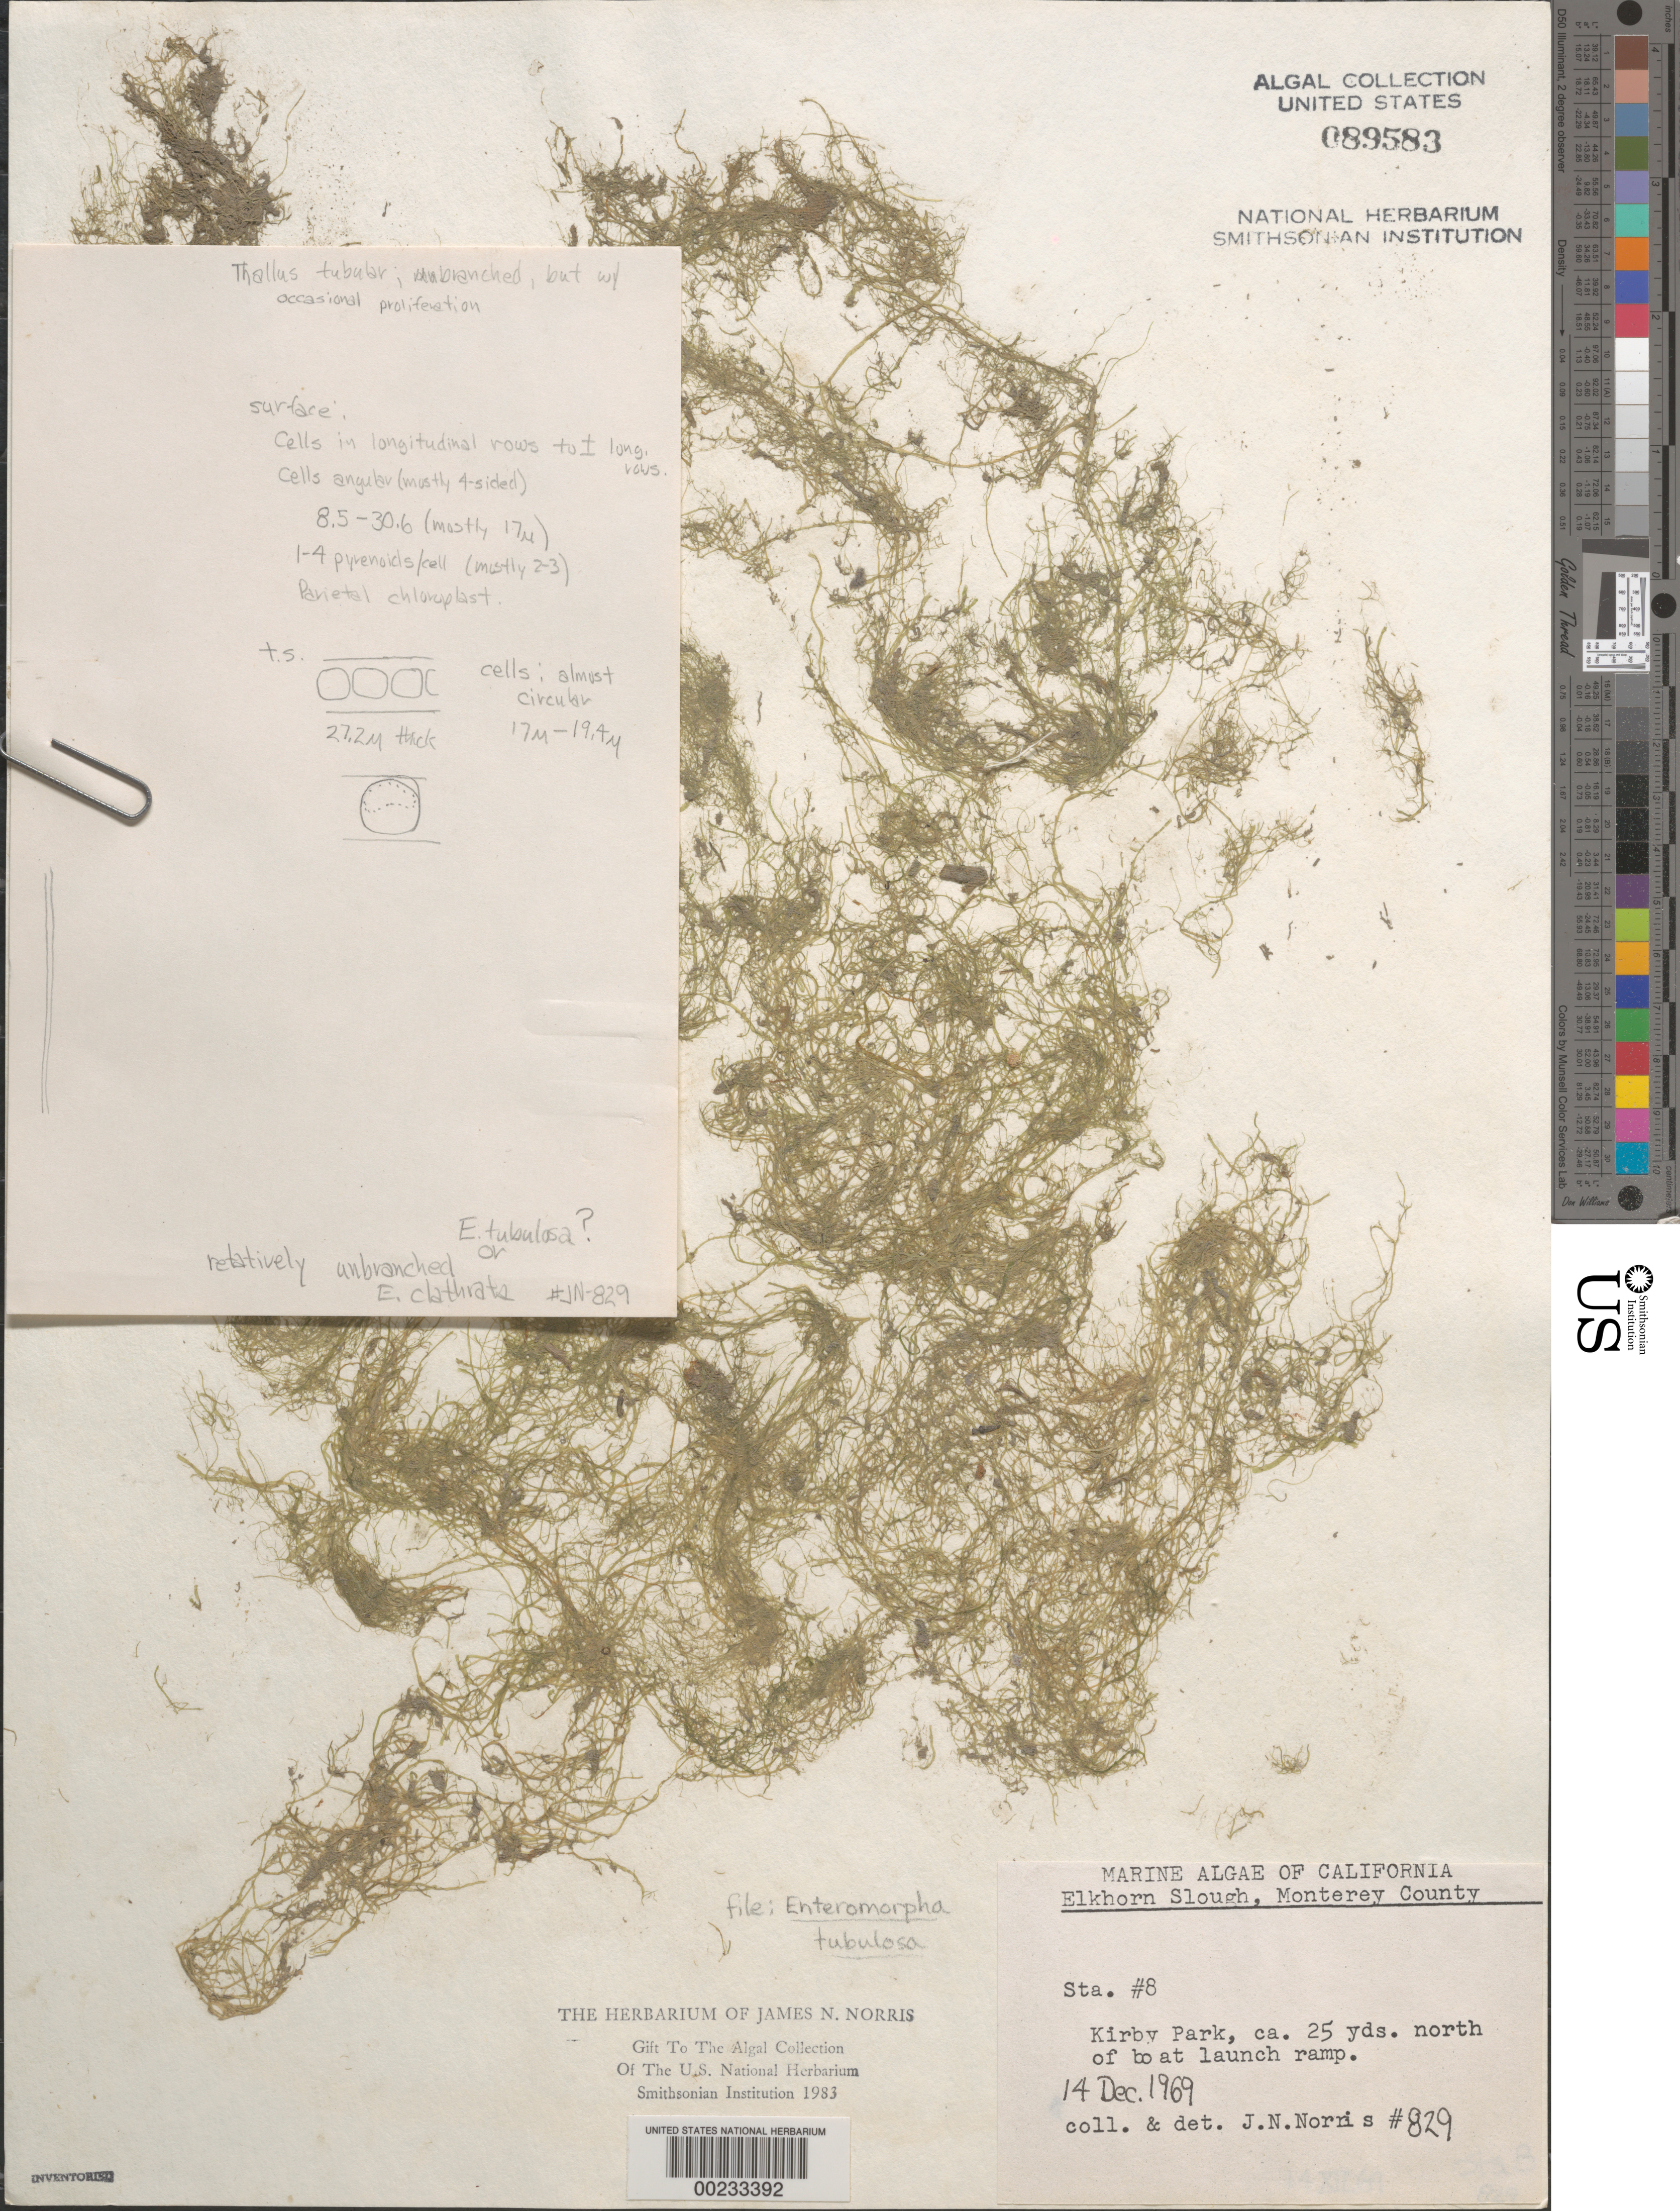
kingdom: Plantae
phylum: Chlorophyta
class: Ulvophyceae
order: Ulvales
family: Ulvaceae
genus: Ulva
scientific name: Ulva flexuosa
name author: Wulfen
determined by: Algae name updating Project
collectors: J. N. Norris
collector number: JN-829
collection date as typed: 14 Dec 1969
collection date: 1969-12-14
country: United States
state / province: California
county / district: Monterey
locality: Elkhorn Slough, Kirby Park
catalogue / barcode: US 89583